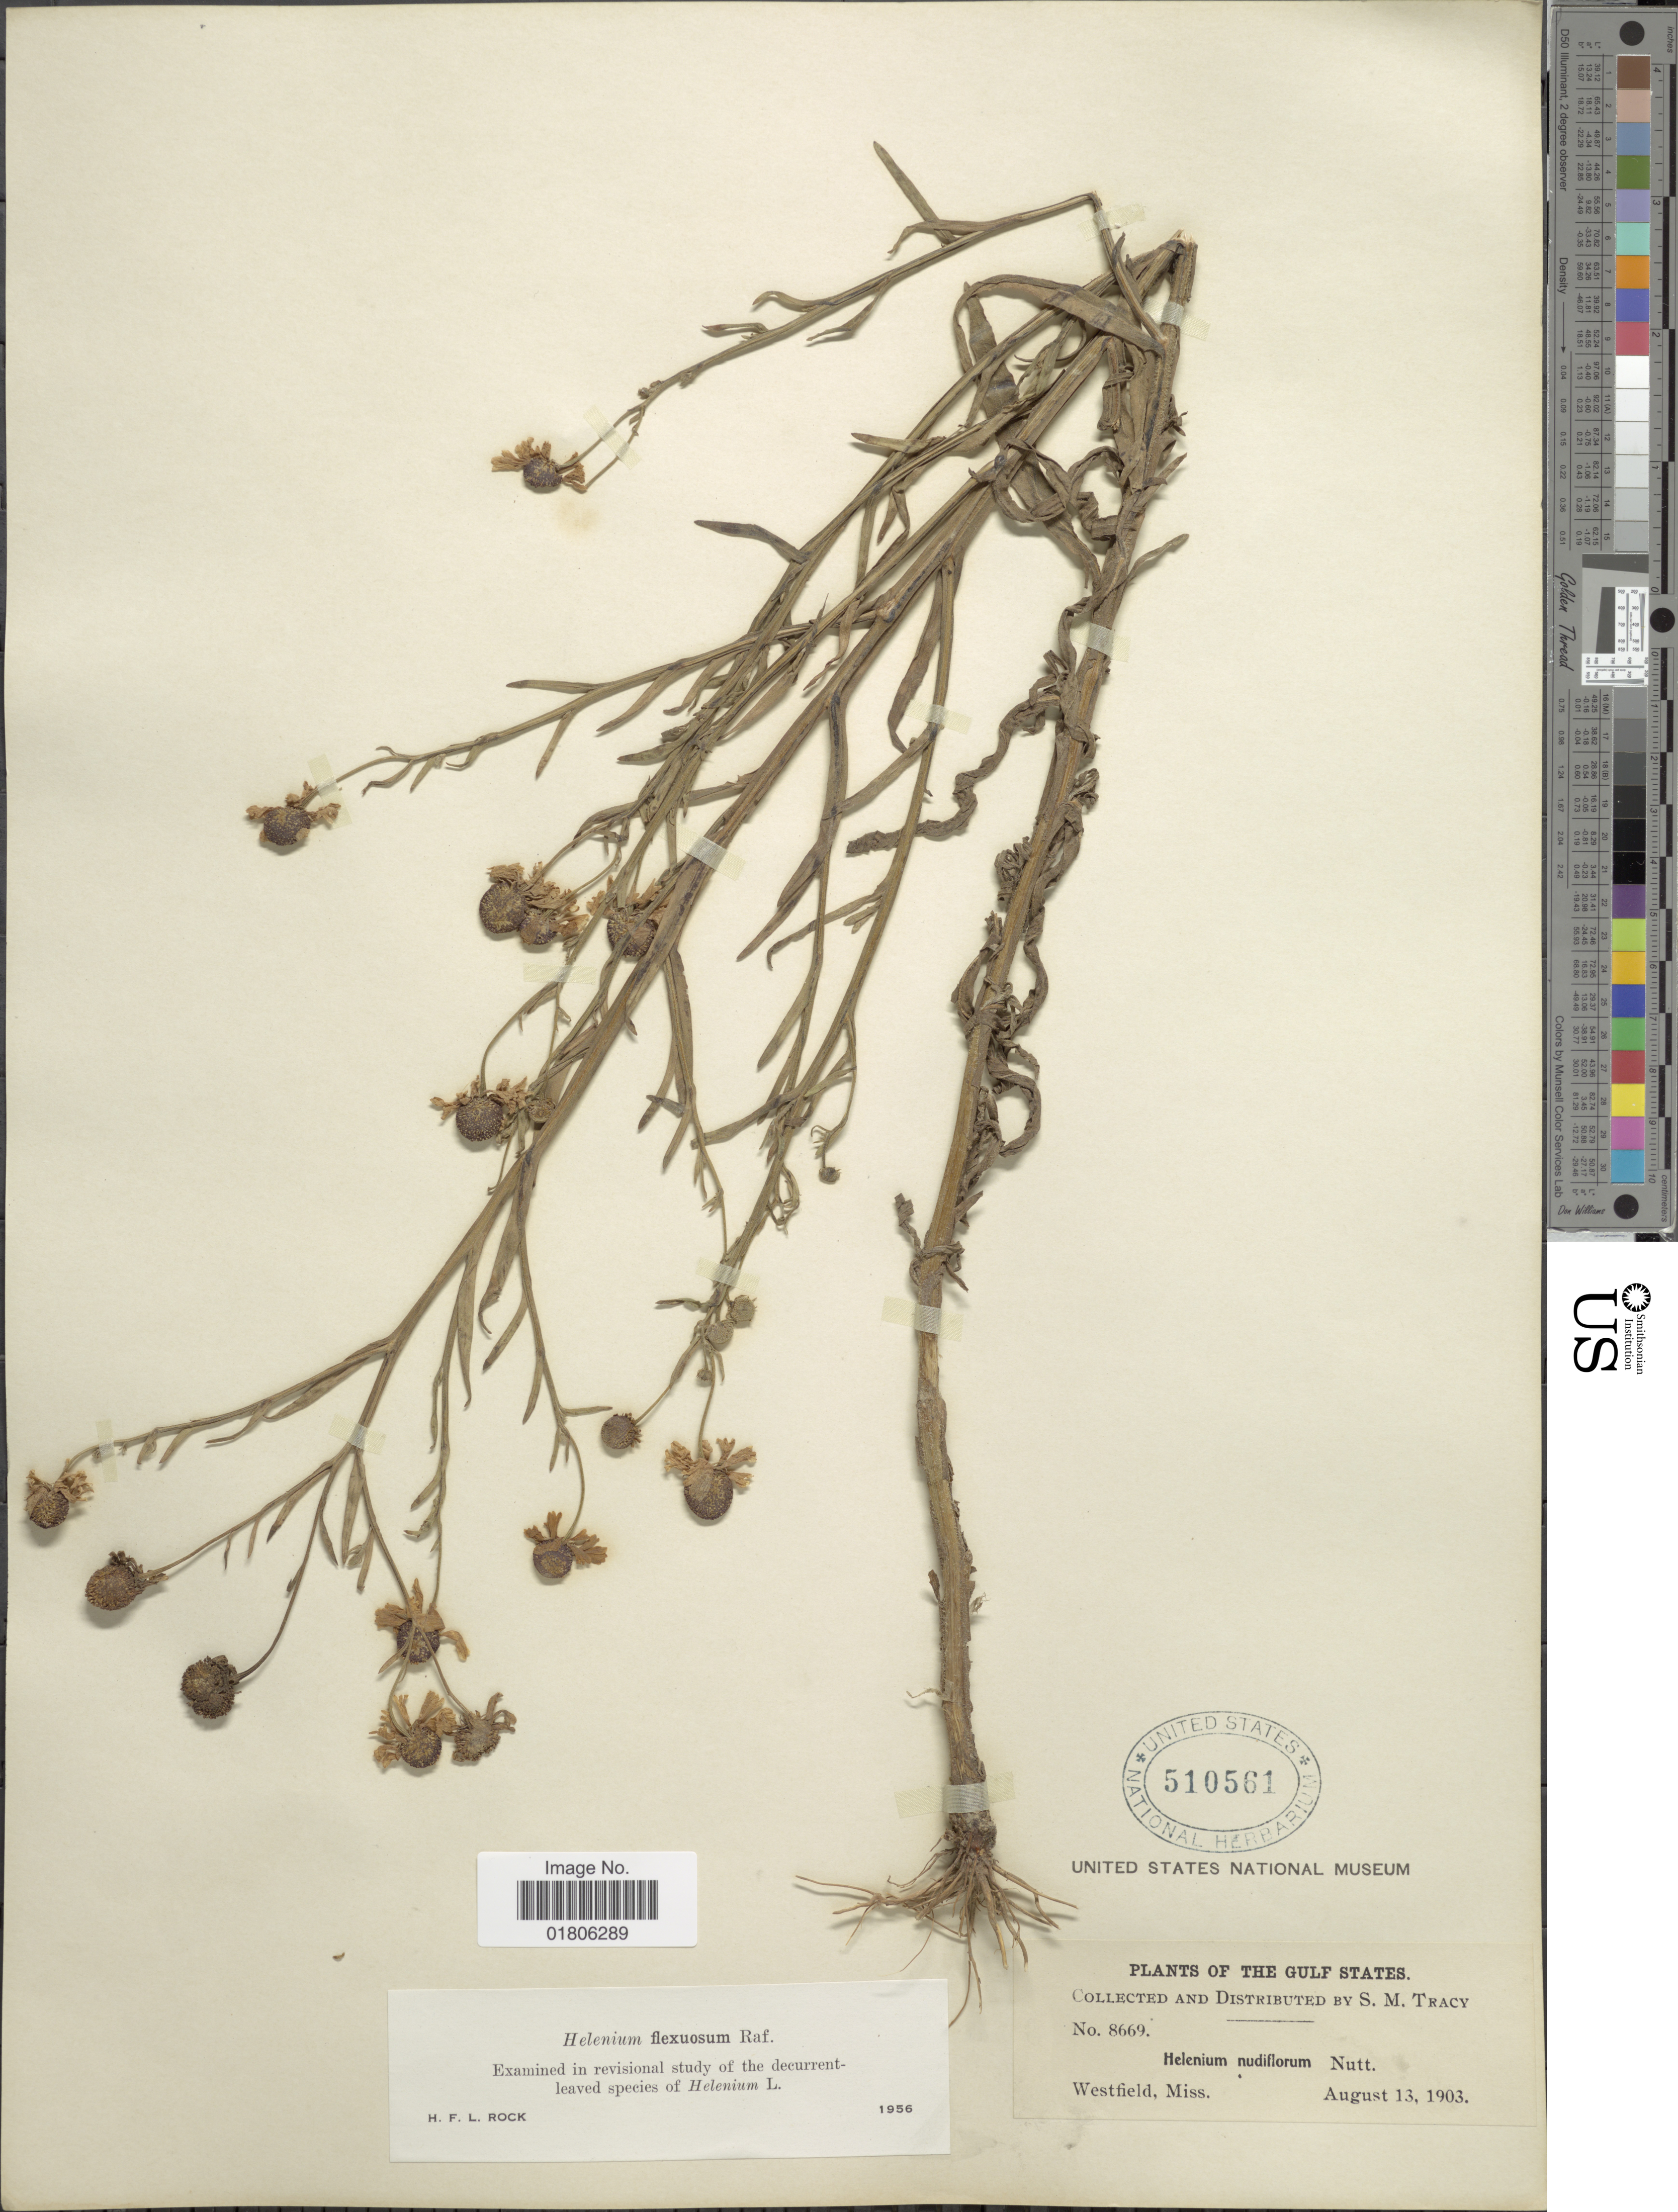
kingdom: Plantae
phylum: Tracheophyta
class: Magnoliopsida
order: Asterales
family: Asteraceae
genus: Helenium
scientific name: Helenium flexuosum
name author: Raf.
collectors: S. M. Tracy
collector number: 8669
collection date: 1903-08-13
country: United States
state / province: Mississippi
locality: Westfield. The Gulf States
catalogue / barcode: US 510561